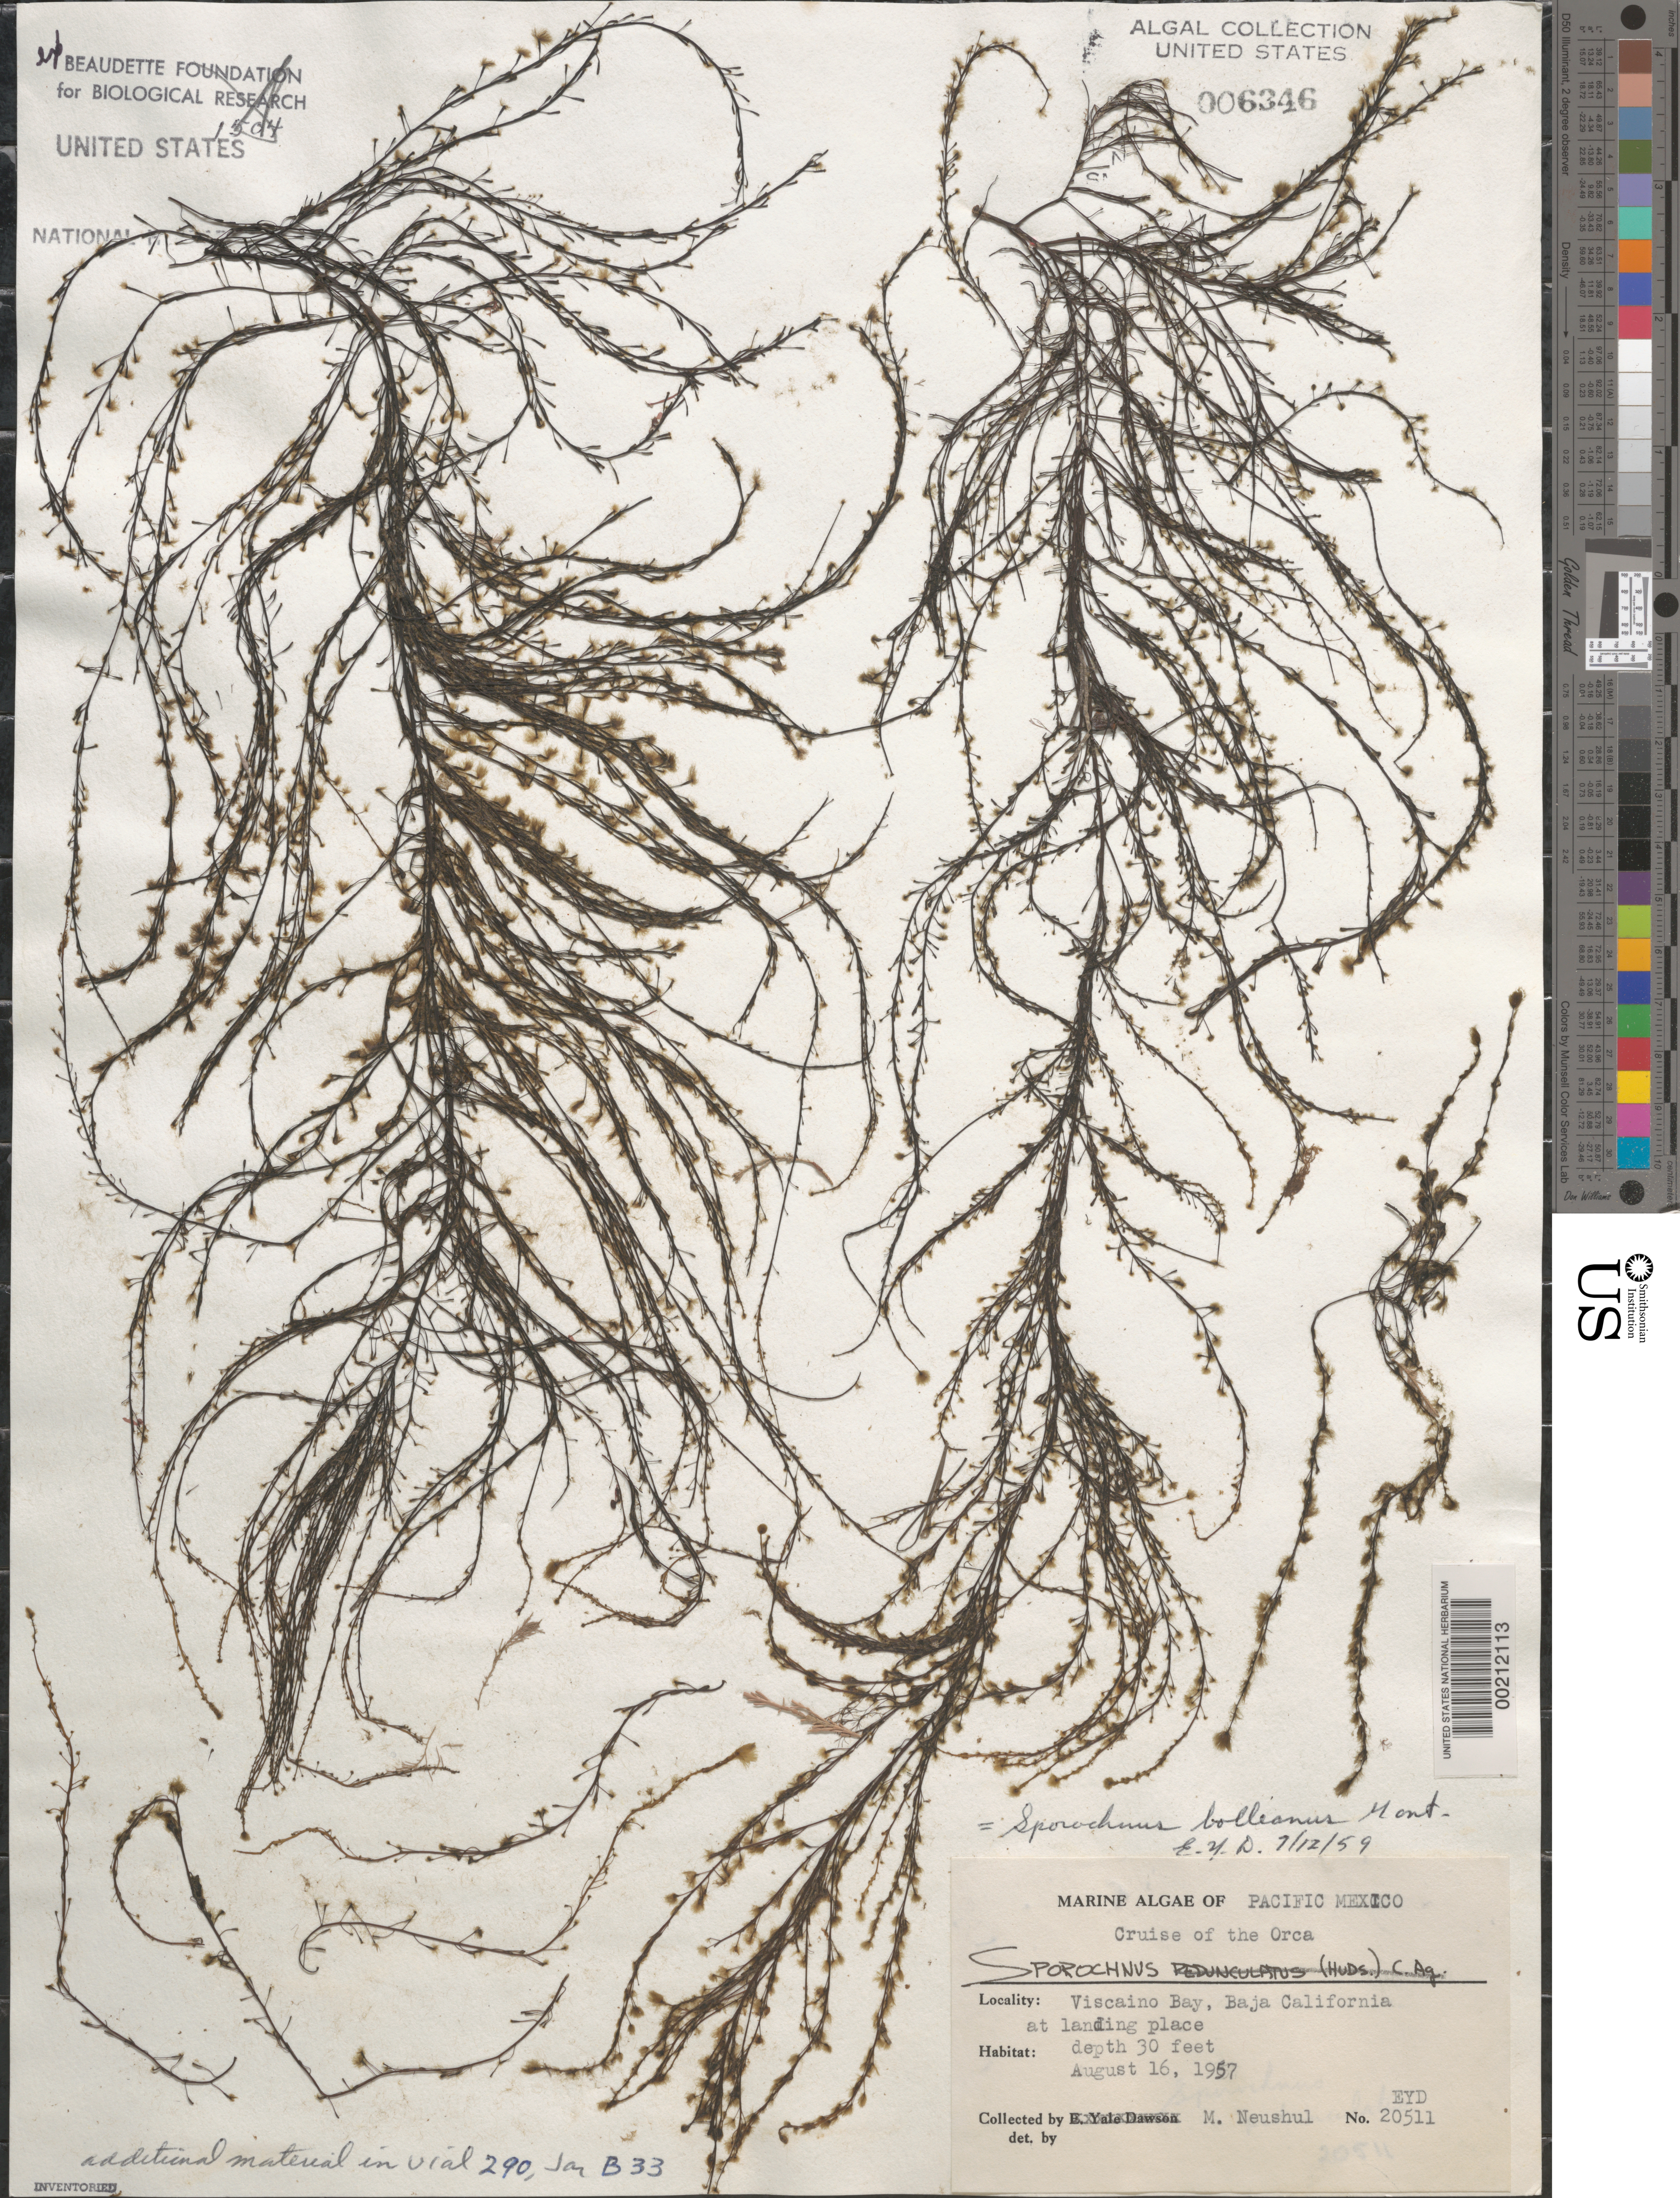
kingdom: Chromista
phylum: Ochrophyta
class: Phaeophyceae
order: Sporochnales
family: Sporochnaceae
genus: Sporochnus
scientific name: Sporochnus bolleanus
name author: Mont.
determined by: Dawson, E. Y.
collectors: M. Neushul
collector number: EYD 20511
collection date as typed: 16 Aug 1957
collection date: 1957-08-16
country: Mexico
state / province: Baja California Norte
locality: Bahia Sebastian Vizcaino (Bahia Viscaino)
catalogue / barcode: US 6346